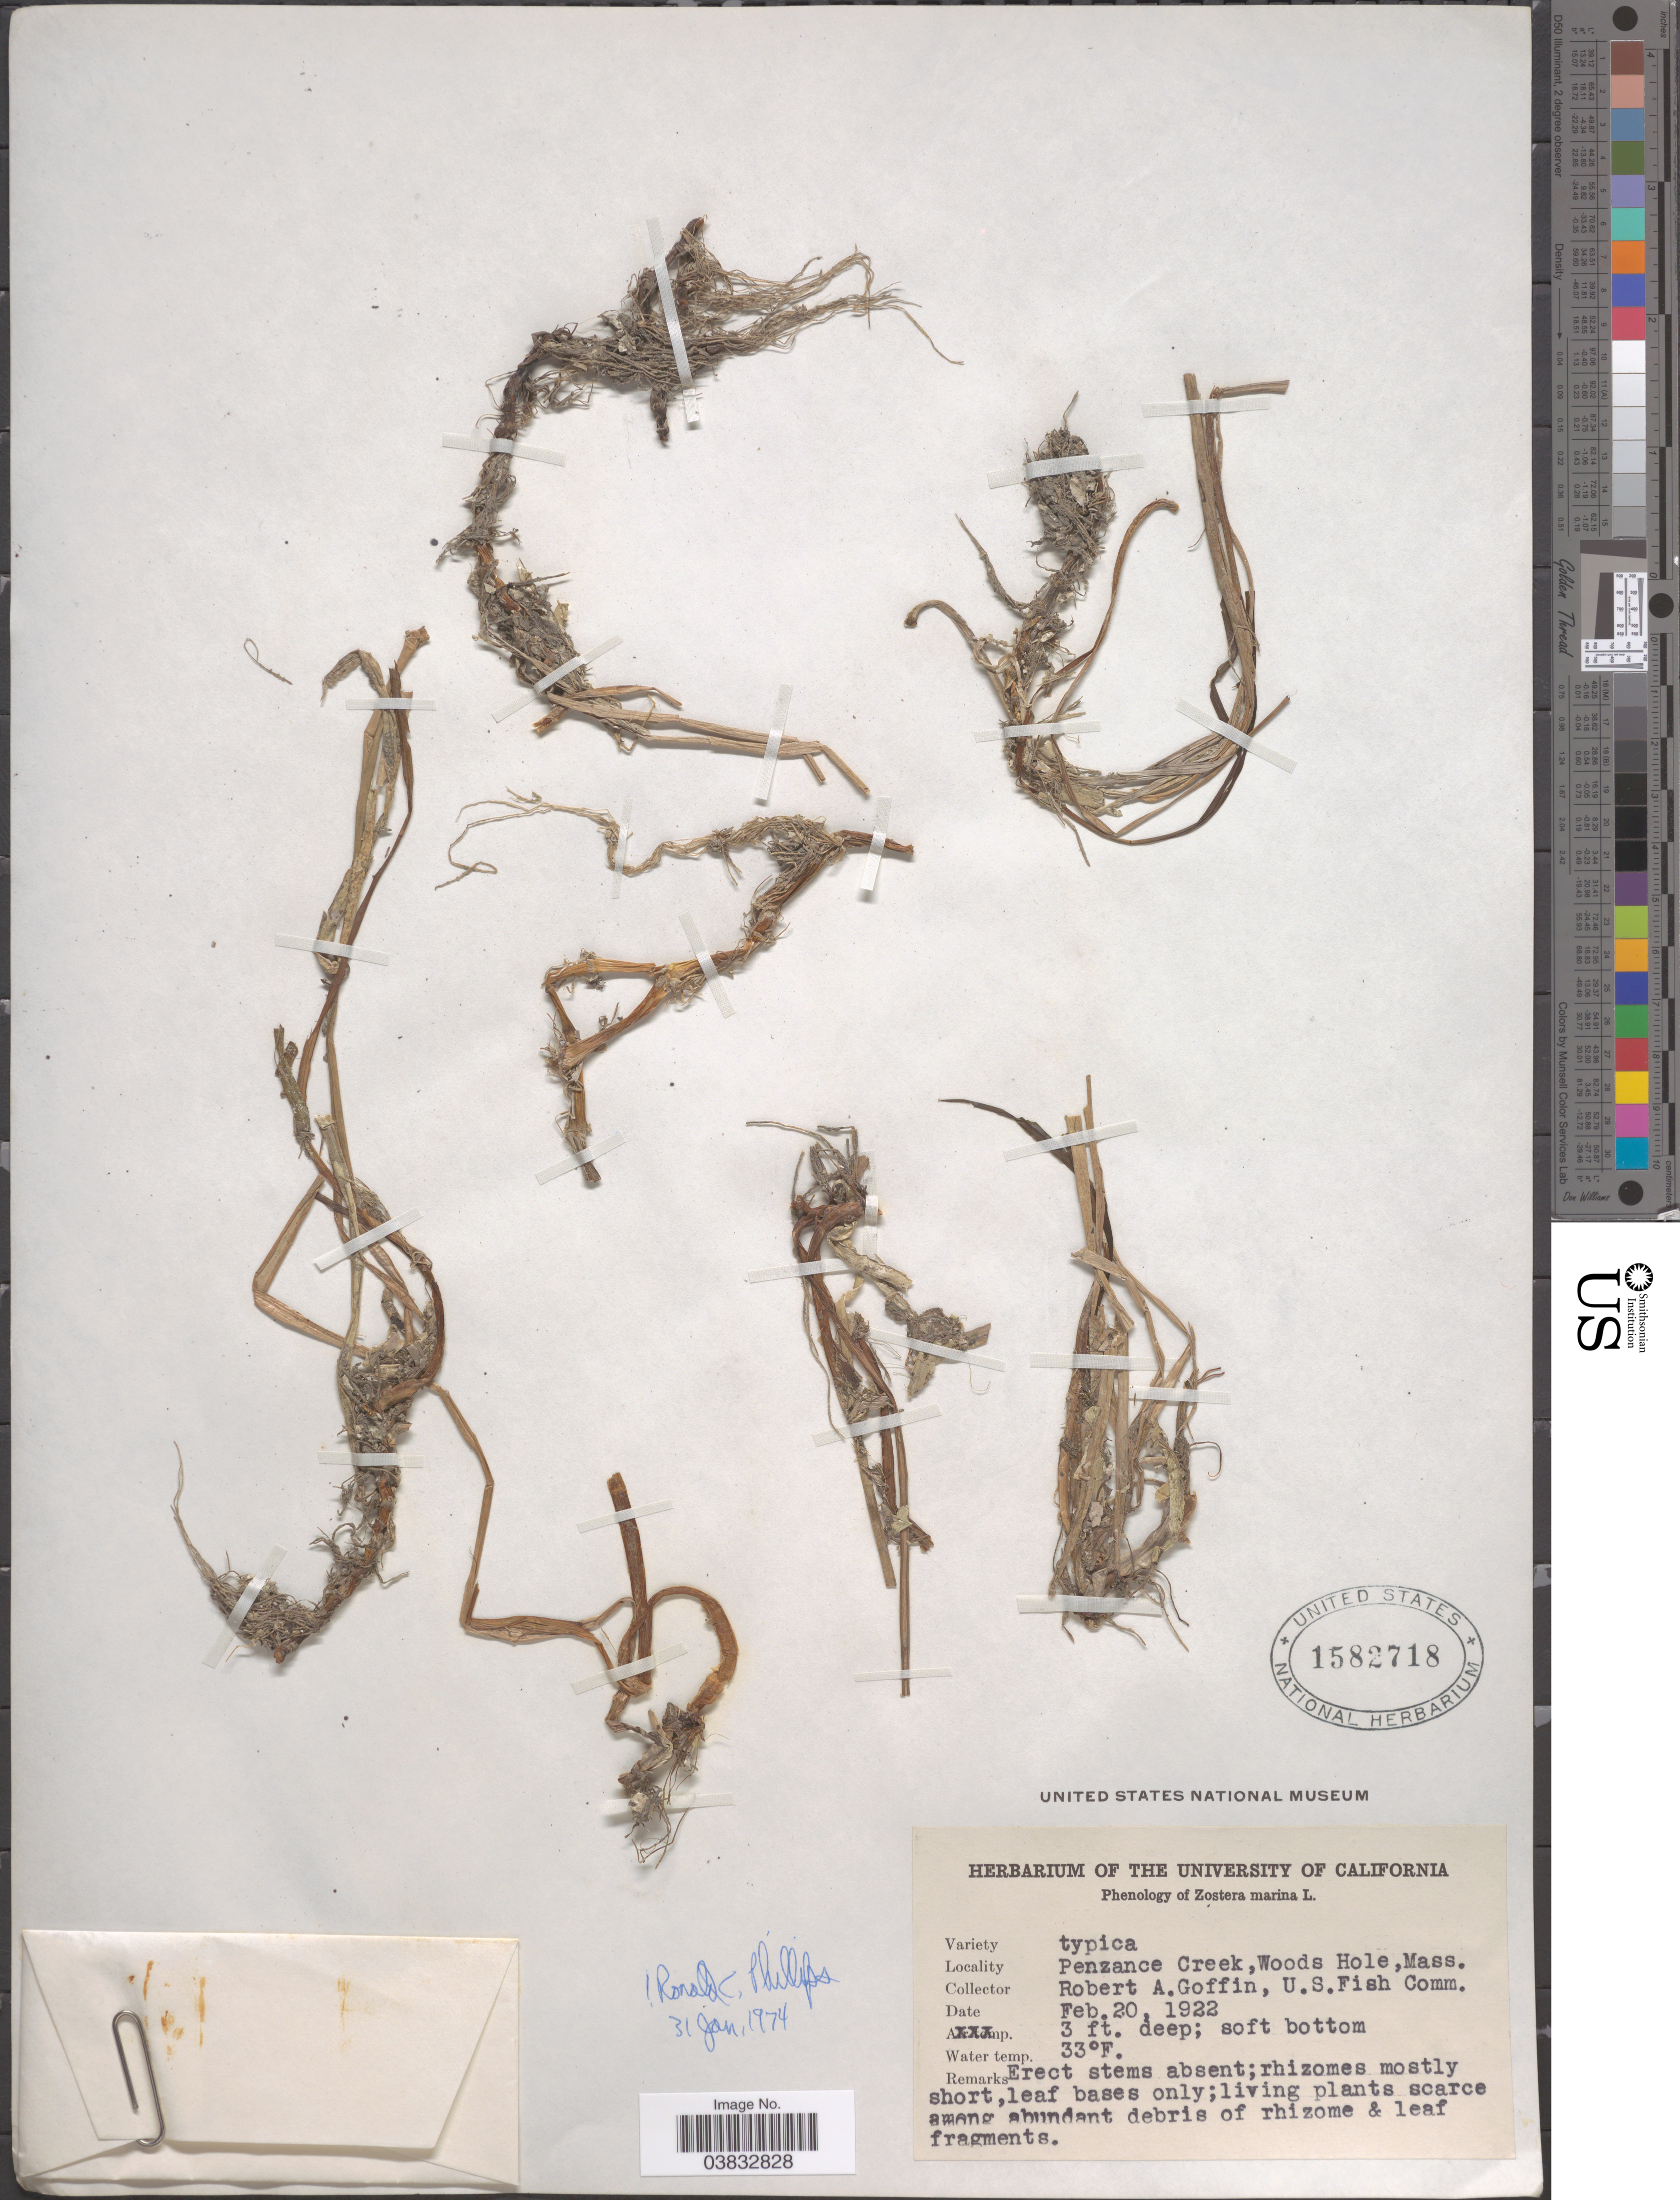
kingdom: Plantae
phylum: Tracheophyta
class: Liliopsida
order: Alismatales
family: Zosteraceae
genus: Zostera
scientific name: Zostera marina var. typica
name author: L.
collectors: R. Goffin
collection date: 1922-02-20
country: United States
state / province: Massachusetts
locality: Penzance Creek, Woods Hole.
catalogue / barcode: US 1582718